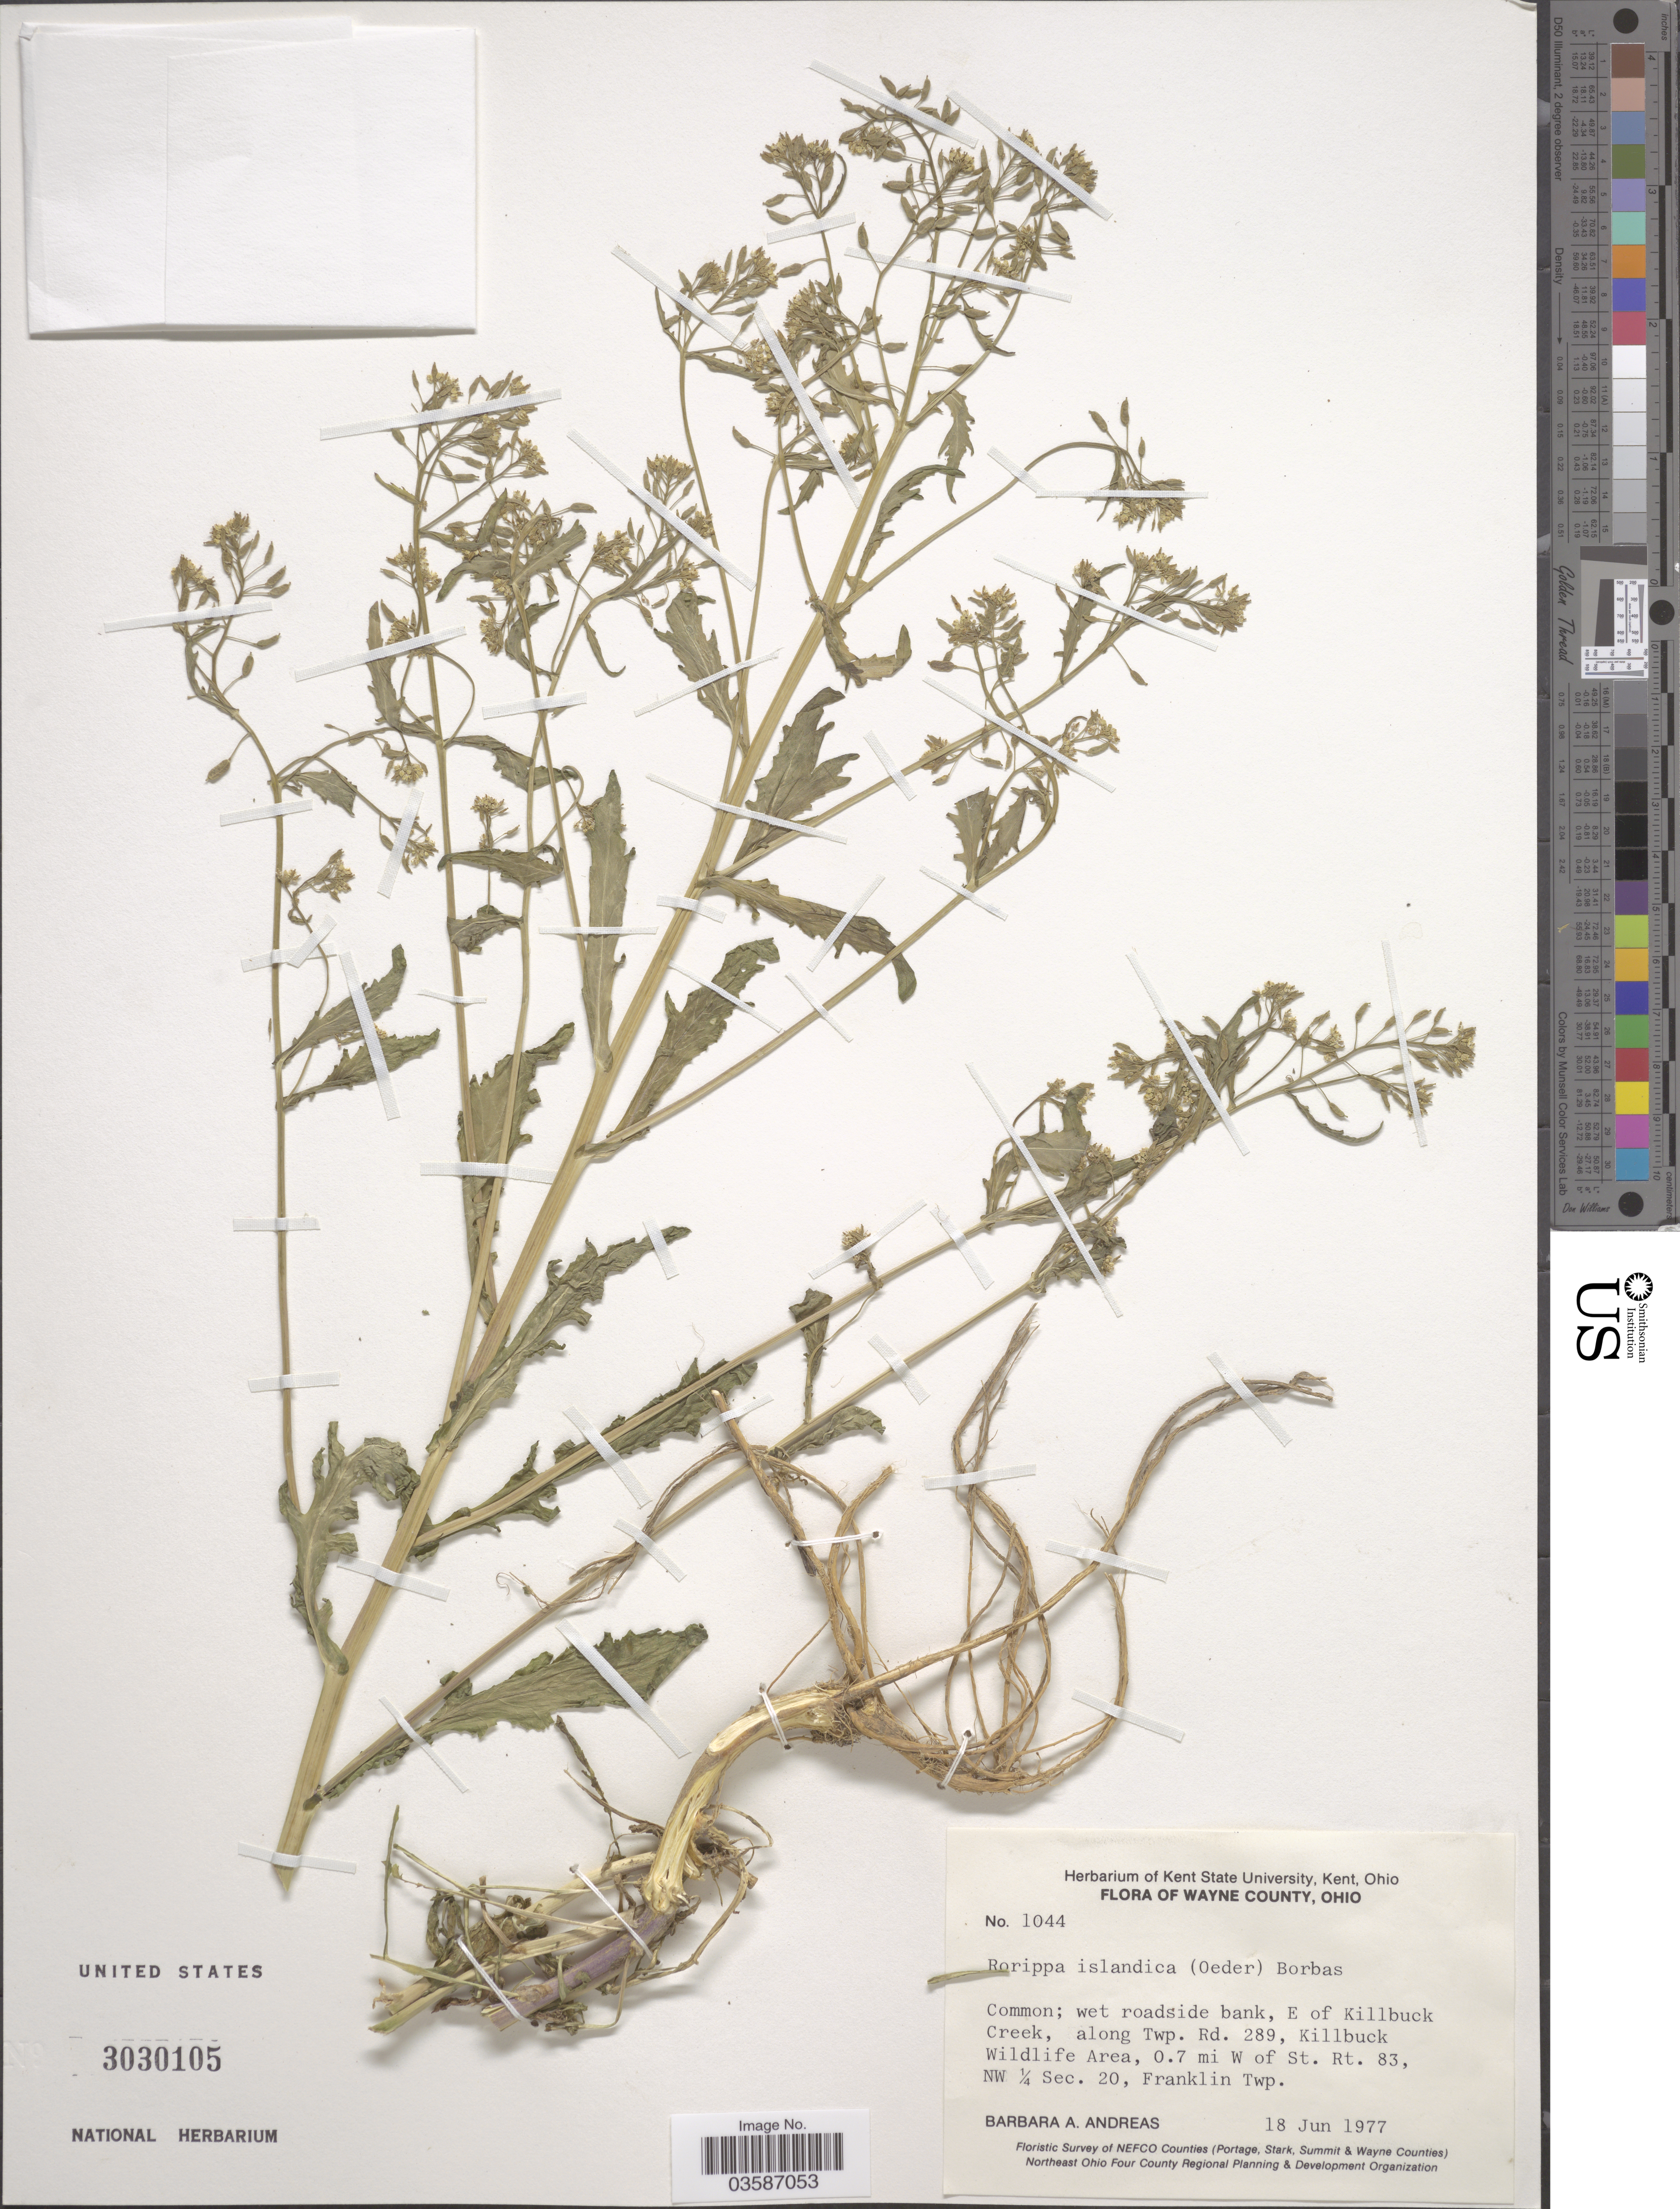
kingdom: Plantae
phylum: Tracheophyta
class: Magnoliopsida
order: Brassicales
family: Brassicaceae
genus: Rorippa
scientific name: Rorippa islandica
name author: (Oeder) Borbás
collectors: B. A. Andreas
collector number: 1044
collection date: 1977-06-18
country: United States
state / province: Ohio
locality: Wayne County. E of Killbuck Creek, along Twp. Rd. 289, Killbuck Wildlife Area, 0.7 mi W of St. Rt. 83, NW ¼ Sec. 20, Franklin Twp.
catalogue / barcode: US 3030105